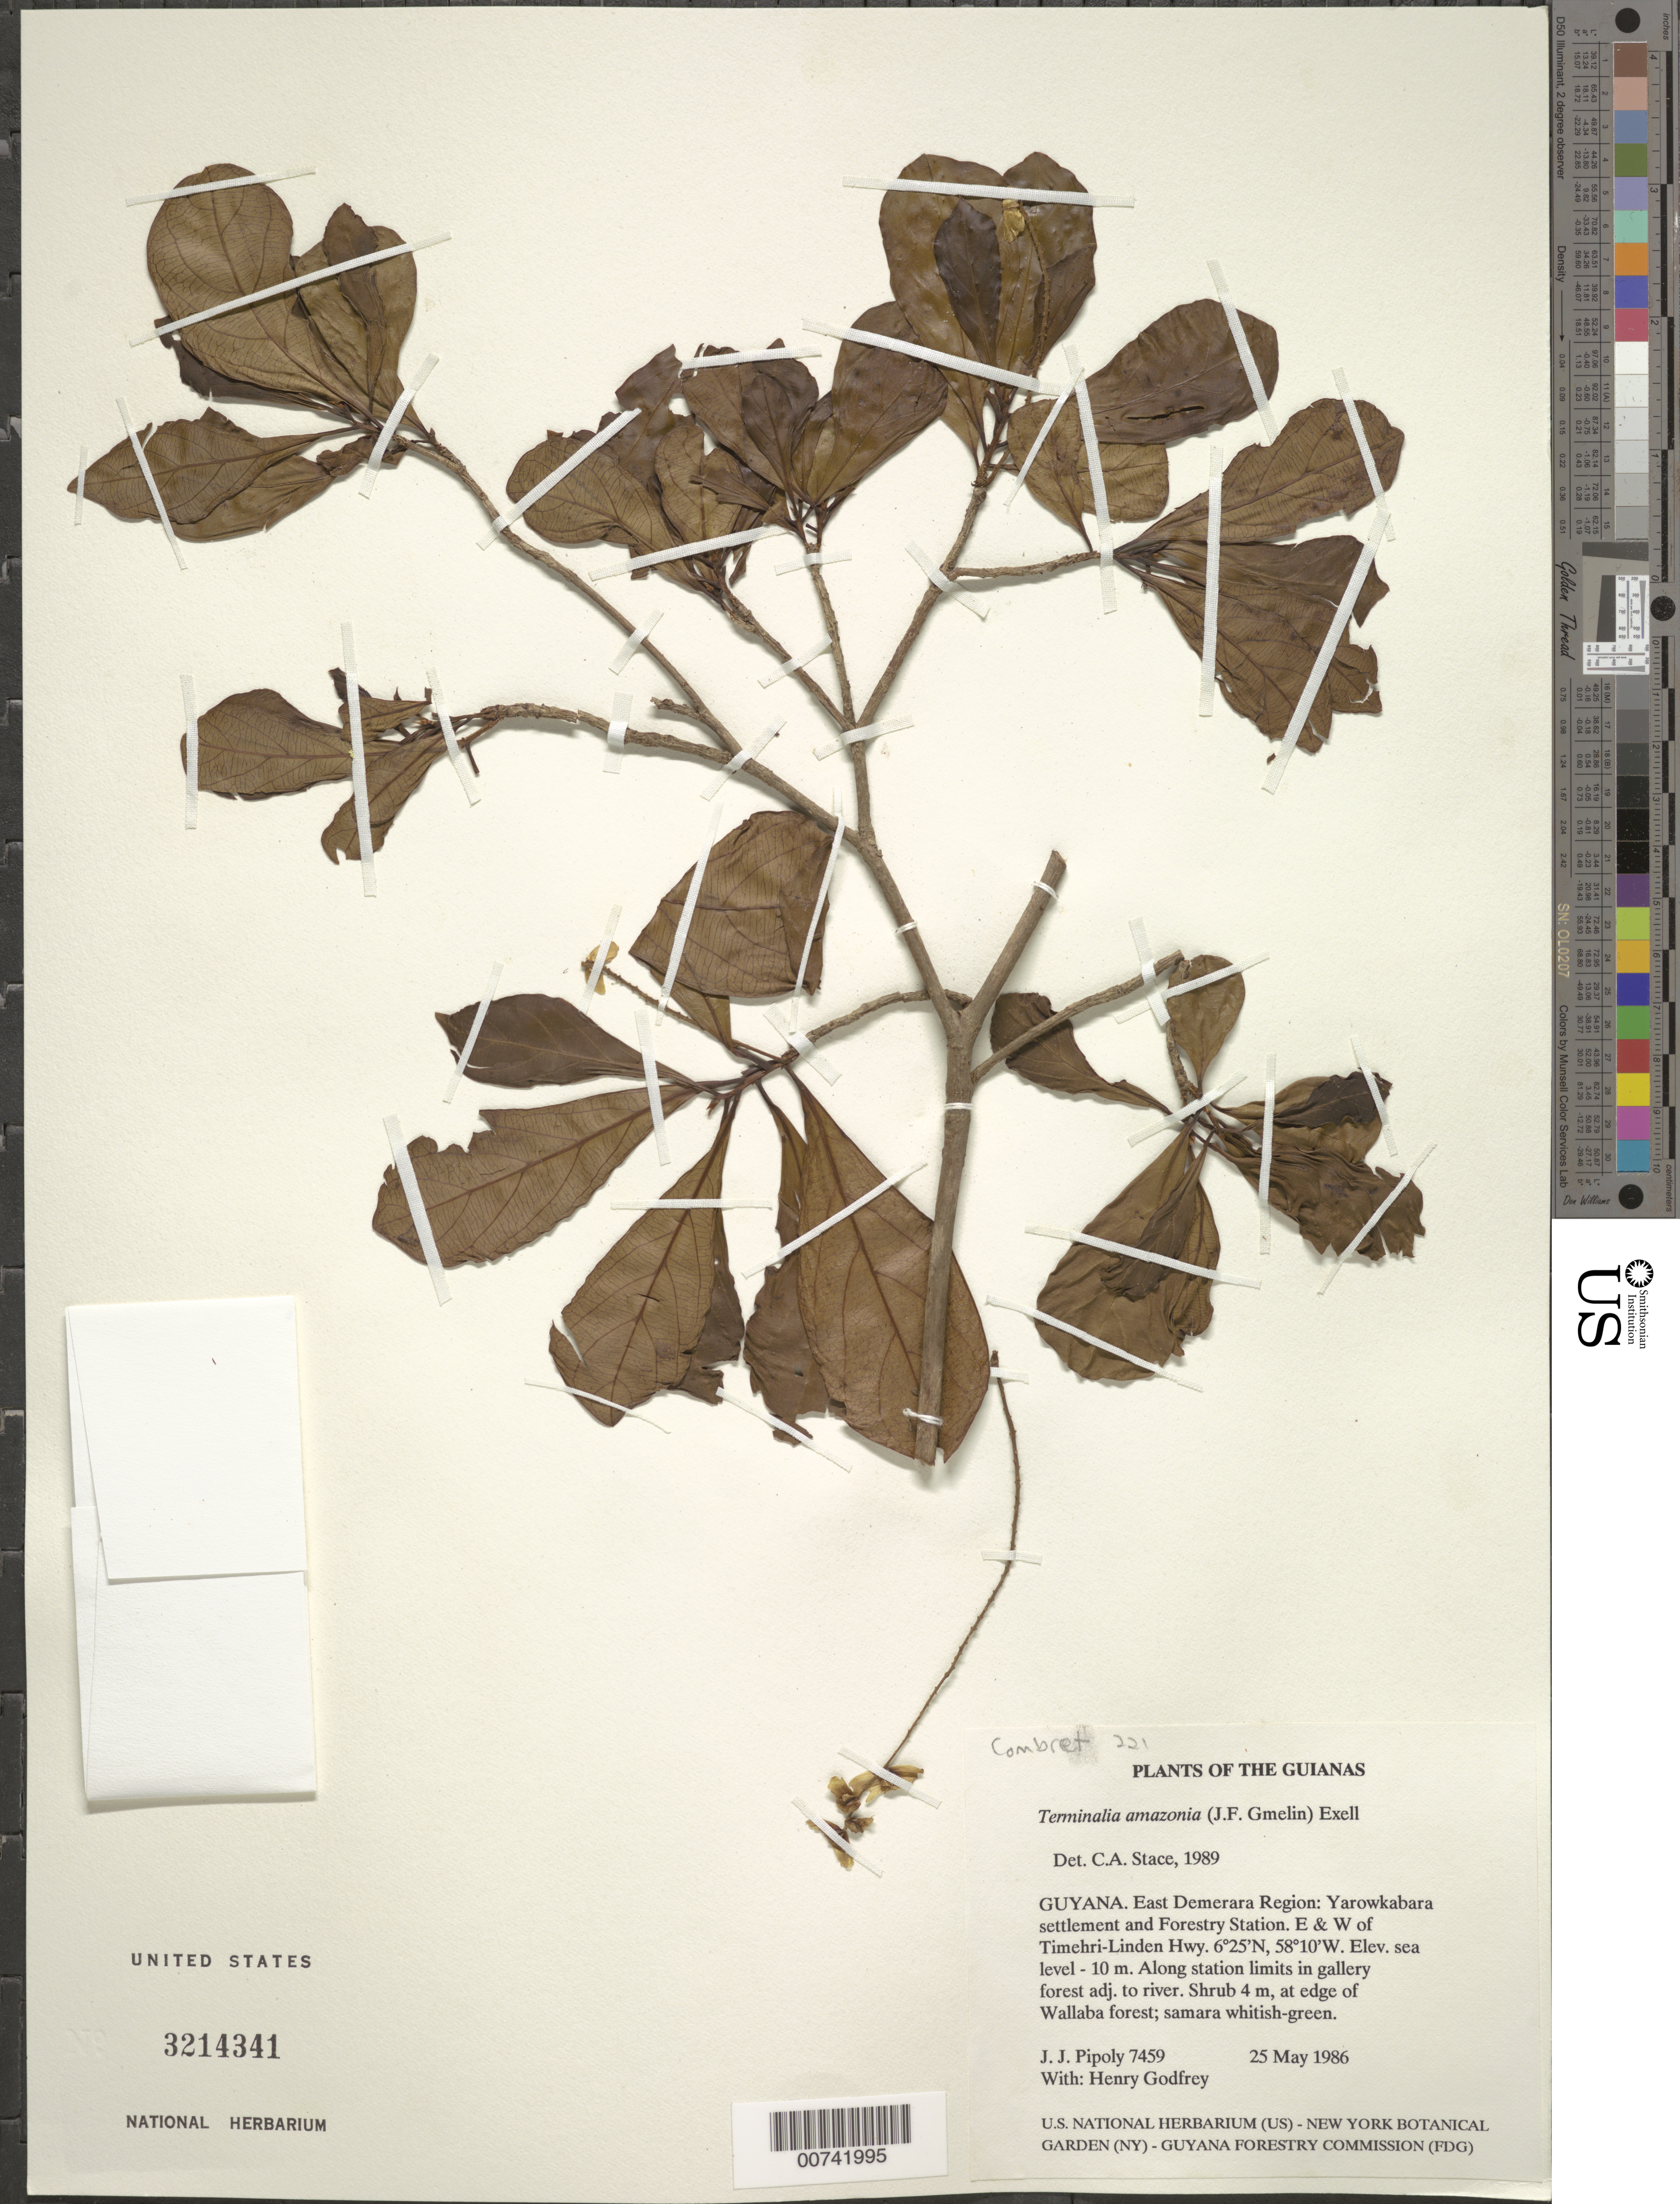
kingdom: Plantae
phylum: Tracheophyta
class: Magnoliopsida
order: Myrtales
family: Combretaceae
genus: Terminalia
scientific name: Terminalia amazonia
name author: (J.F. Gmel.) Exell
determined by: Stace, C. A.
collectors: J. J. Pipoly & H. Godfrey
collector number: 7459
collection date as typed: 25 May 1986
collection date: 1986-05-25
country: Guyana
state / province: Demerara-Mahaica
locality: Yarowkabra settlement and Forestry Station. E & W of Timehri-Linden Hwy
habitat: Along station limits in gallery forest adj. to river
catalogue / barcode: US 3214341